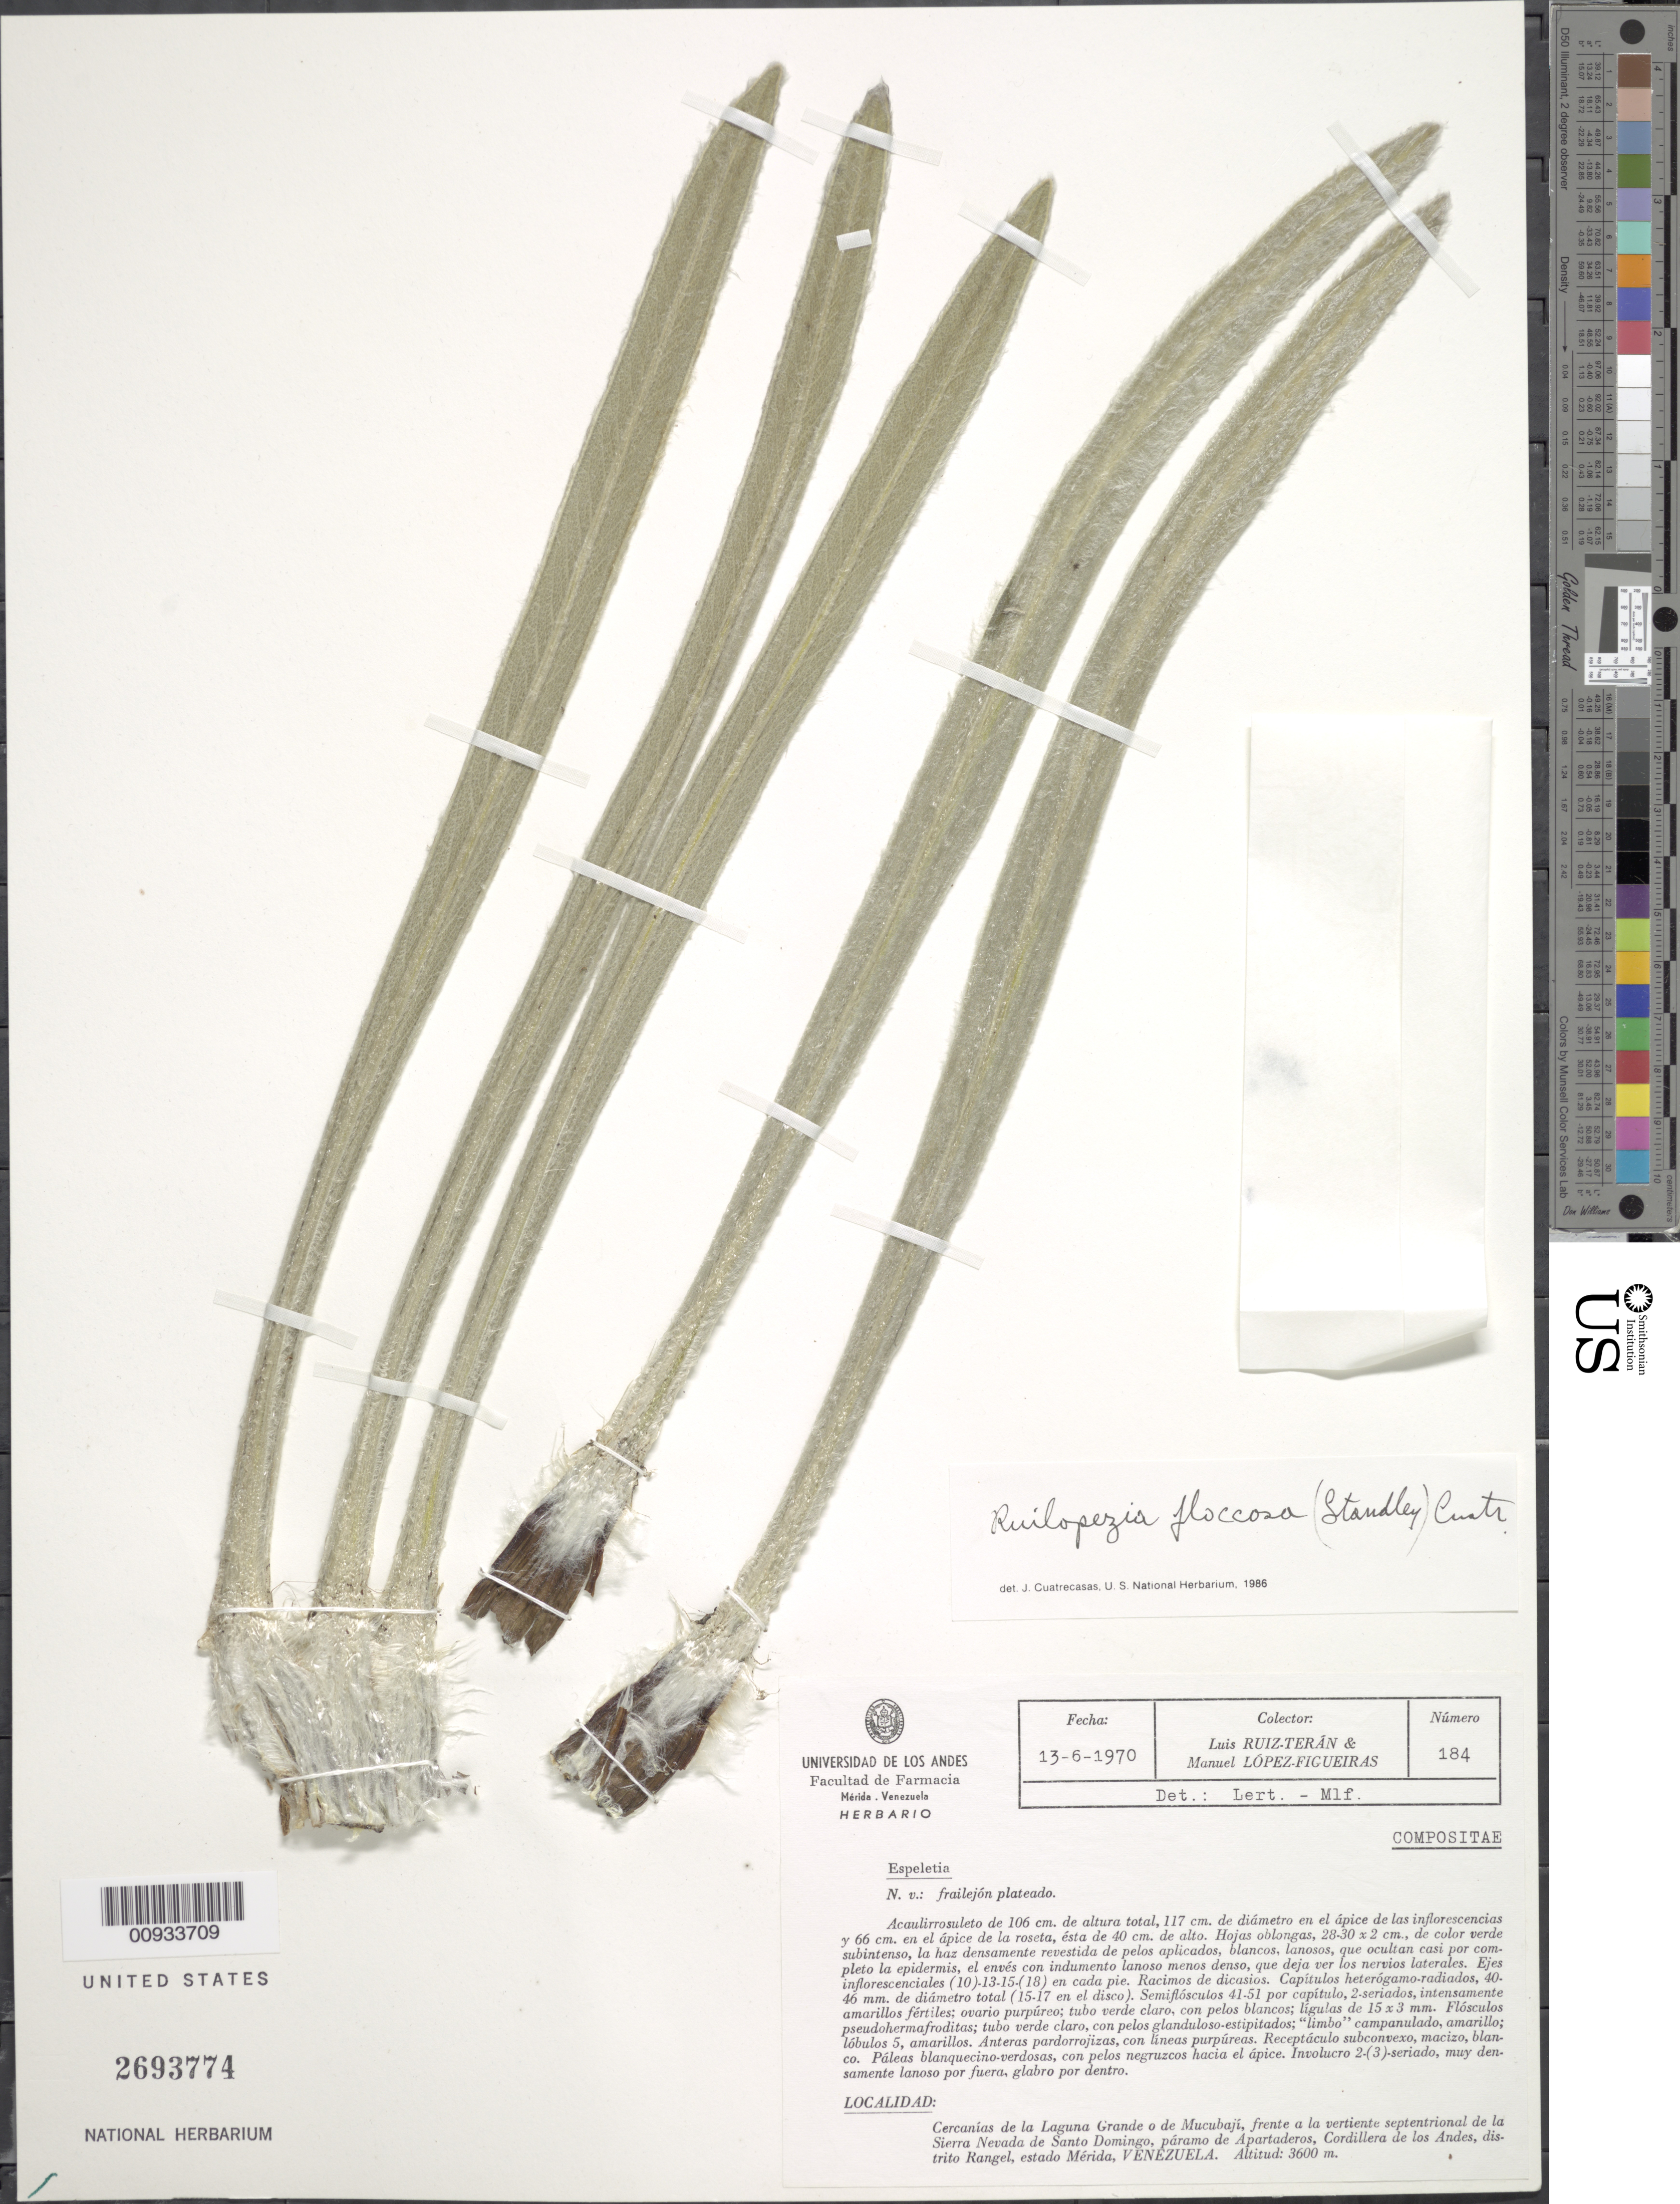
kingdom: Plantae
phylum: Tracheophyta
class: Magnoliopsida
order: Asterales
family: Asteraceae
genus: Ruilopezia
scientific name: Ruilopezia floccosa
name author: (Standl.) Cuatrec.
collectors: L. Teran & M. López Figueiras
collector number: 184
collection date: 1970-06-13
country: Venezuela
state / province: Mérida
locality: Cercanias de la Laguna Grande o de Mucubaji, frente a la vertiente septentrional de la Sierra Nevada de Santo Domingo, paramo de Apartaderos, Cordillera de Los Andes, Distrito Rangel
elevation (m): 3600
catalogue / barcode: US 2693774